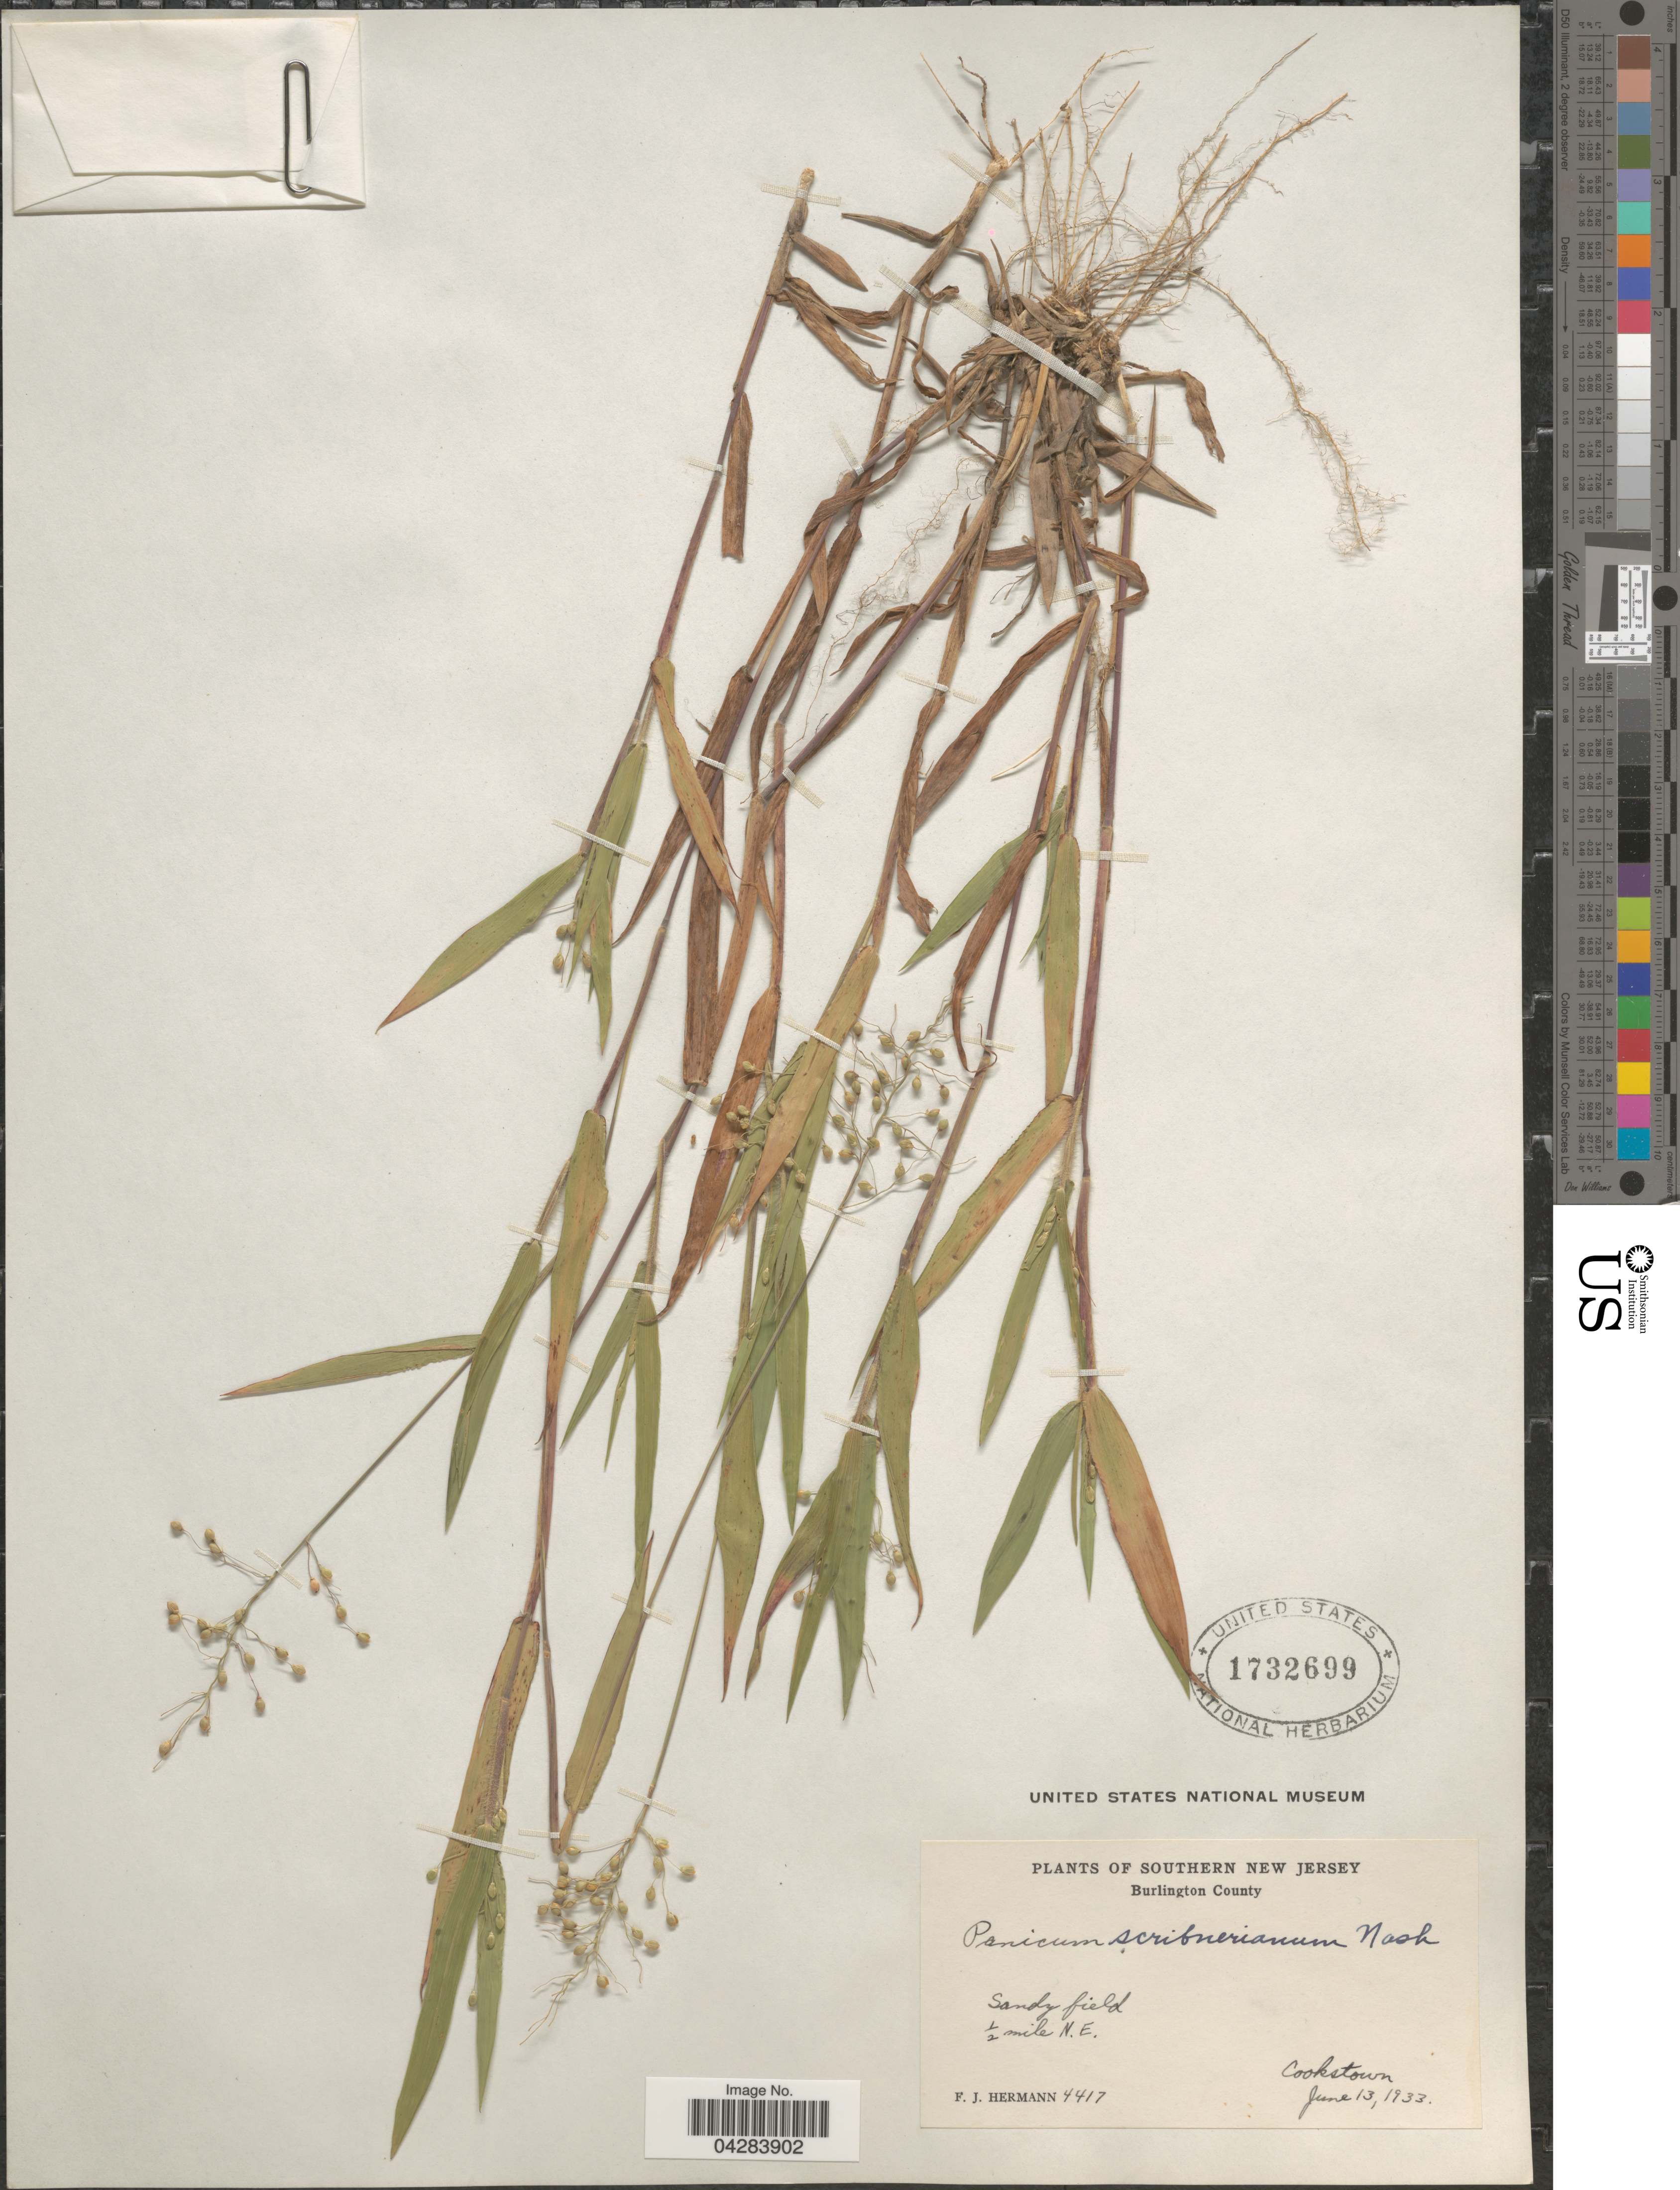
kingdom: Plantae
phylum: Tracheophyta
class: Liliopsida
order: Poales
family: Poaceae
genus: Dichanthelium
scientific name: Dichanthelium oligosanthes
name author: (Schult.) Gould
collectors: F. J. Hermann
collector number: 4417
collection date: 1933-06-13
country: United States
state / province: New Jersey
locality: Southern New Jersey. Burlington County. Sandy field. ½ mile N.E. Cookstown.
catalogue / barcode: US 1732699